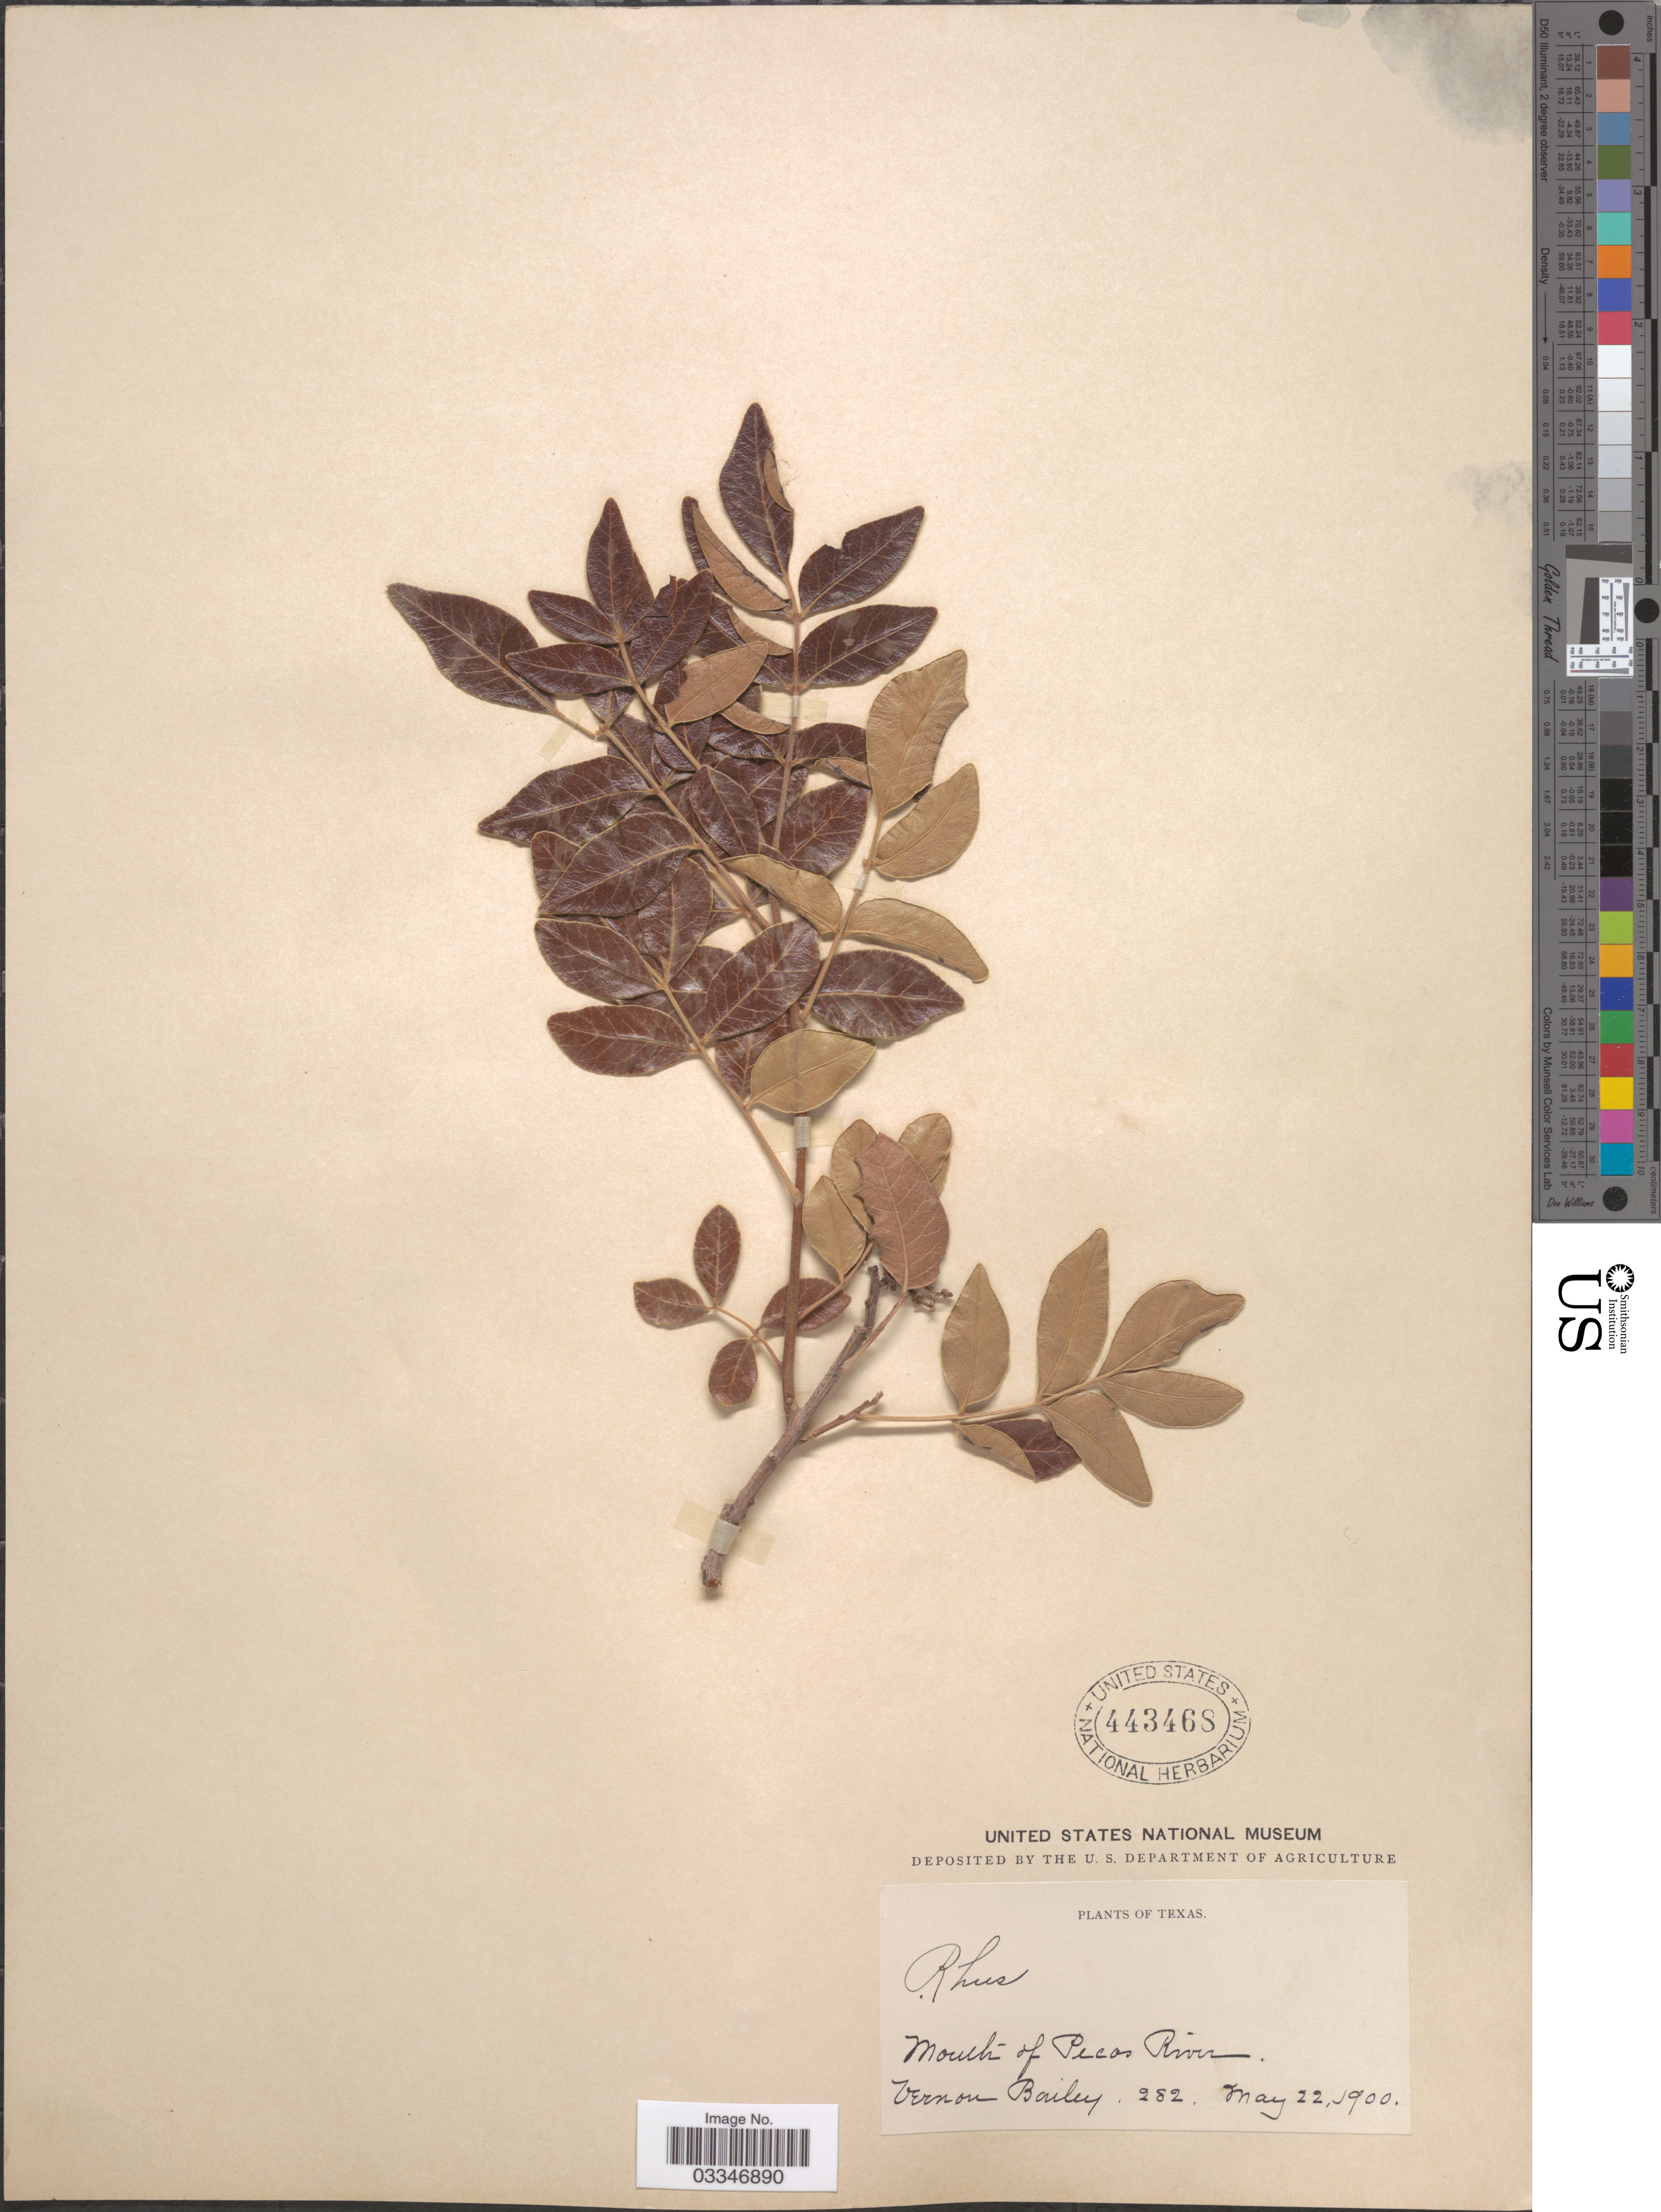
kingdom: Plantae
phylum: Tracheophyta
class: Magnoliopsida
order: Sapindales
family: Anacardiaceae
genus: Rhus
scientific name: Rhus virens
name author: Lindh. ex A. Gray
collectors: V. O. Bailey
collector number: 282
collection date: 1900-05-22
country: United States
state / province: Texas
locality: Mouth of Pecos River.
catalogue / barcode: US 443468